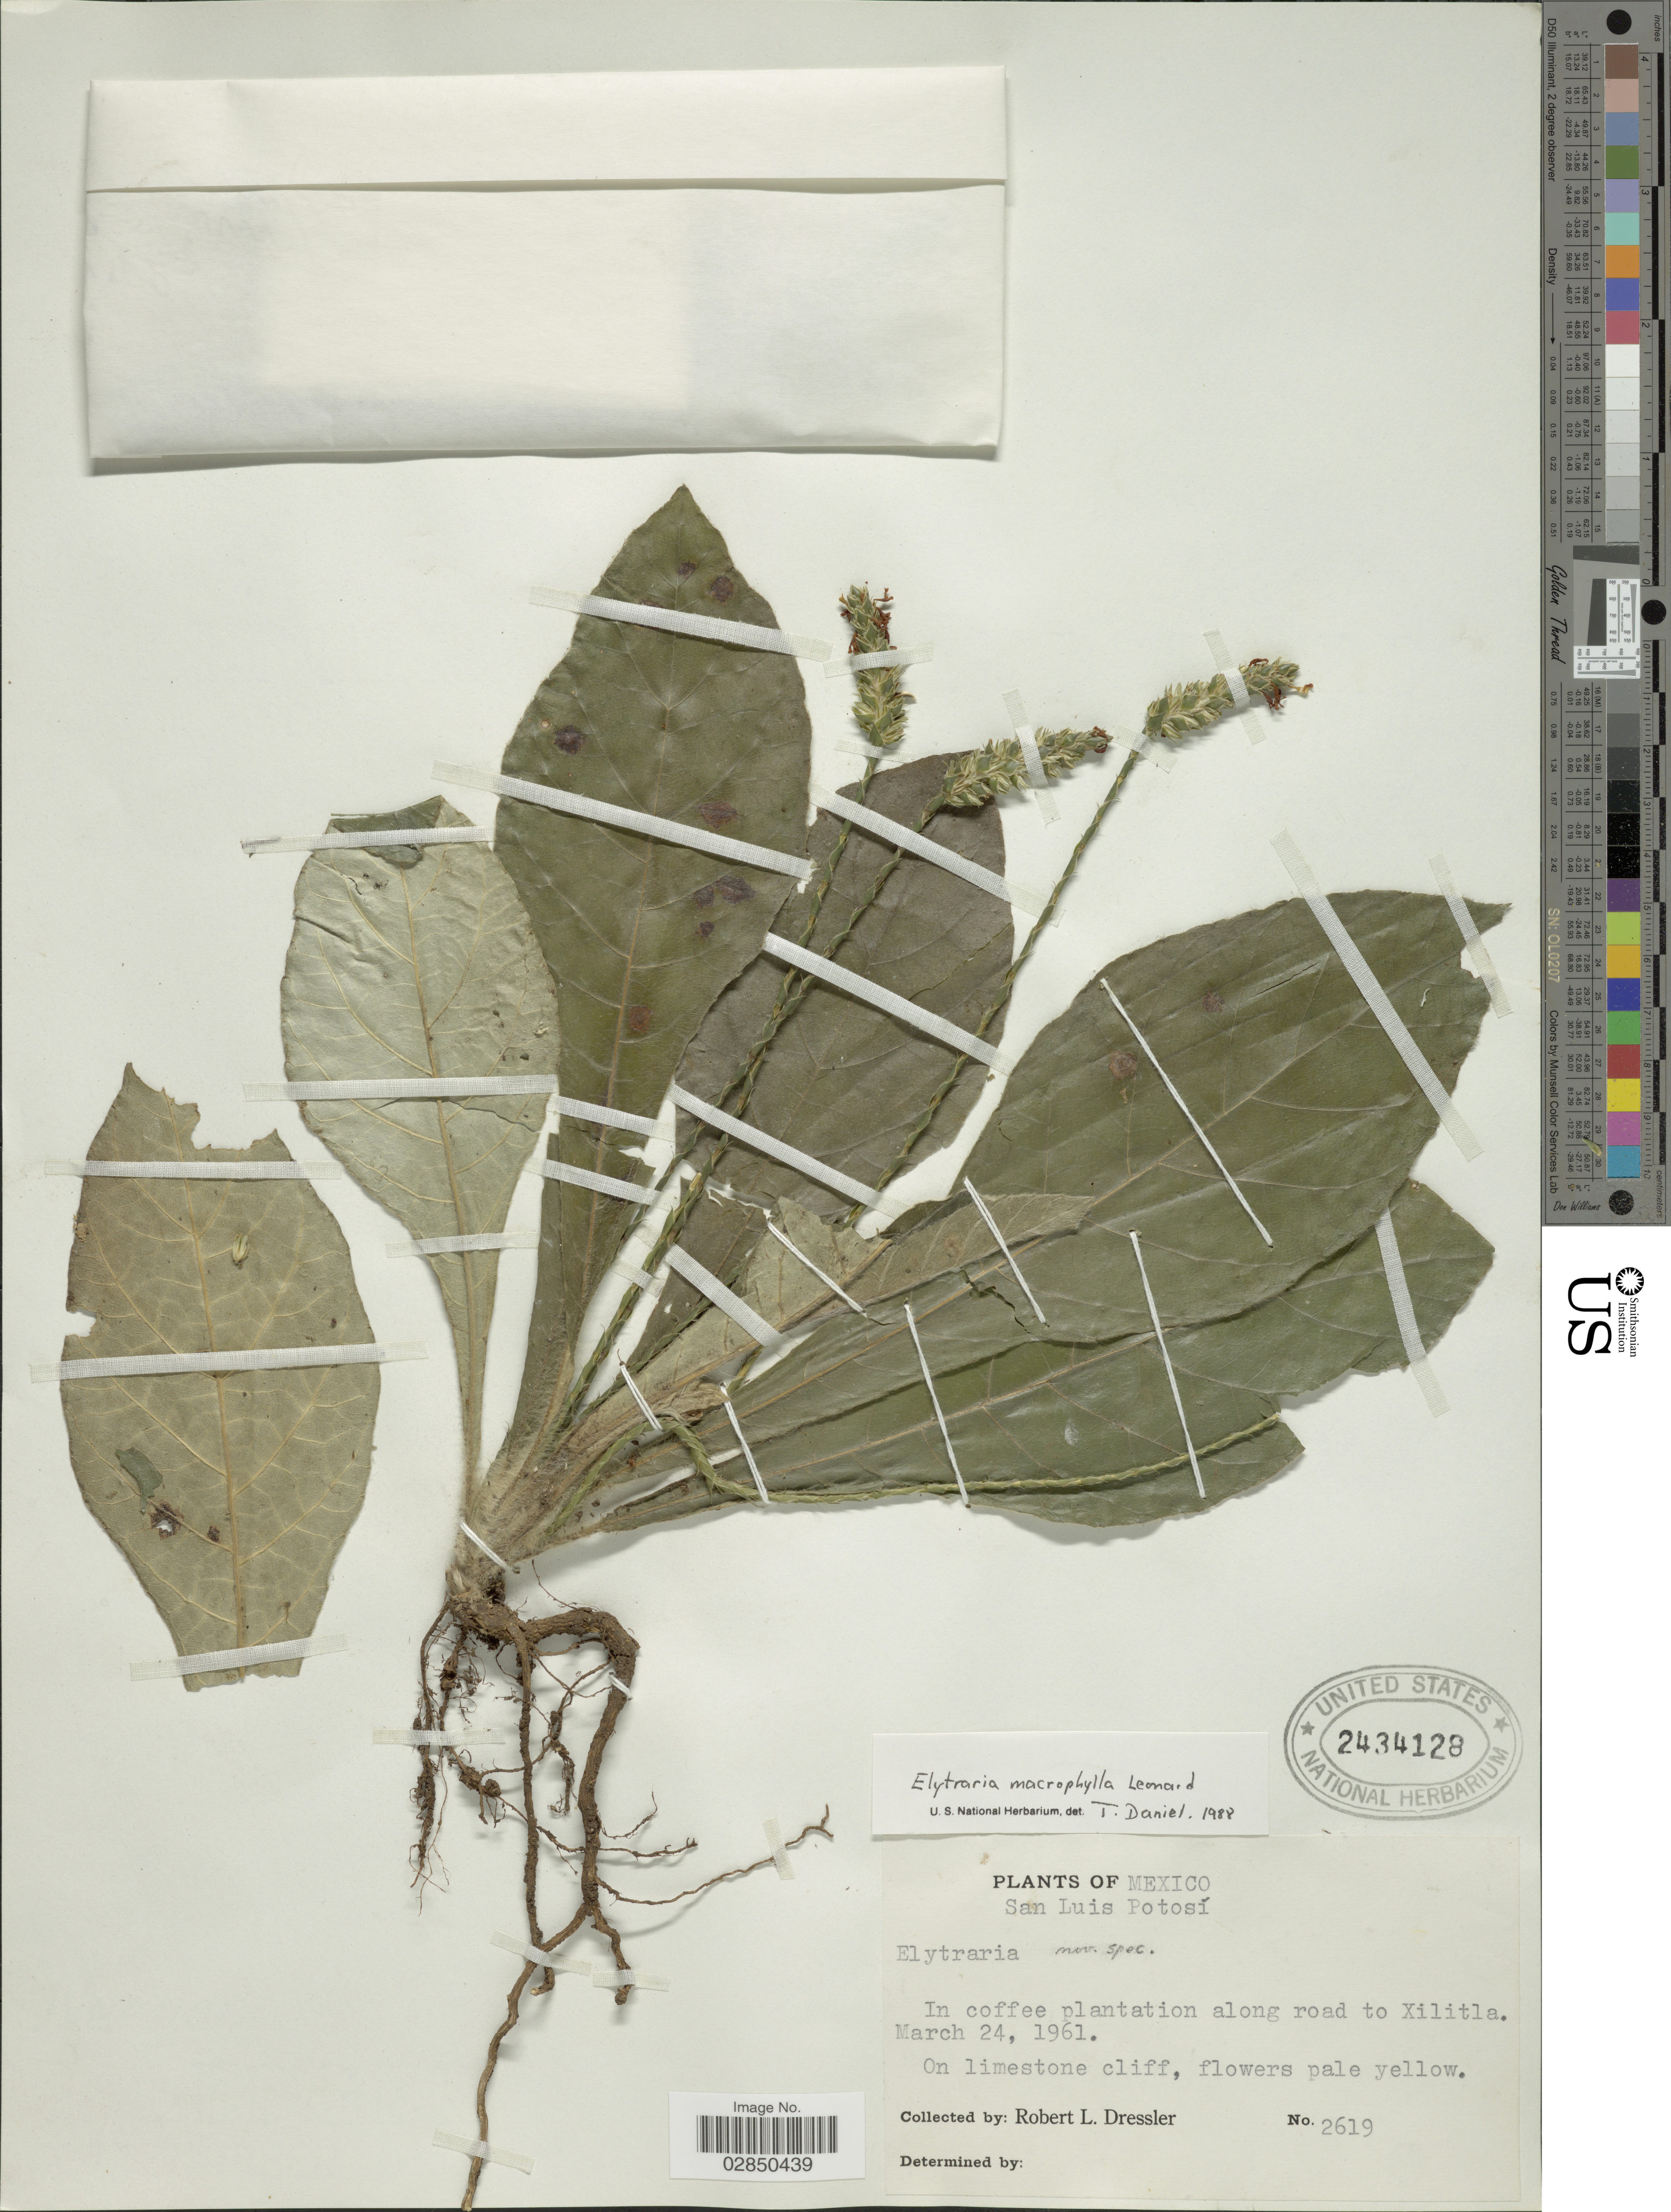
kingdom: Plantae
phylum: Tracheophyta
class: Magnoliopsida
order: Lamiales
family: Acanthaceae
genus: Elytraria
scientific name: Elytraria macrophylla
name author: Leonard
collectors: R. Dressler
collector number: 2619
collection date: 1961-03-24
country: Mexico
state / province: San Luis Potosí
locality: In coffee plantation along road to Xilitla.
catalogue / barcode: US 2434128